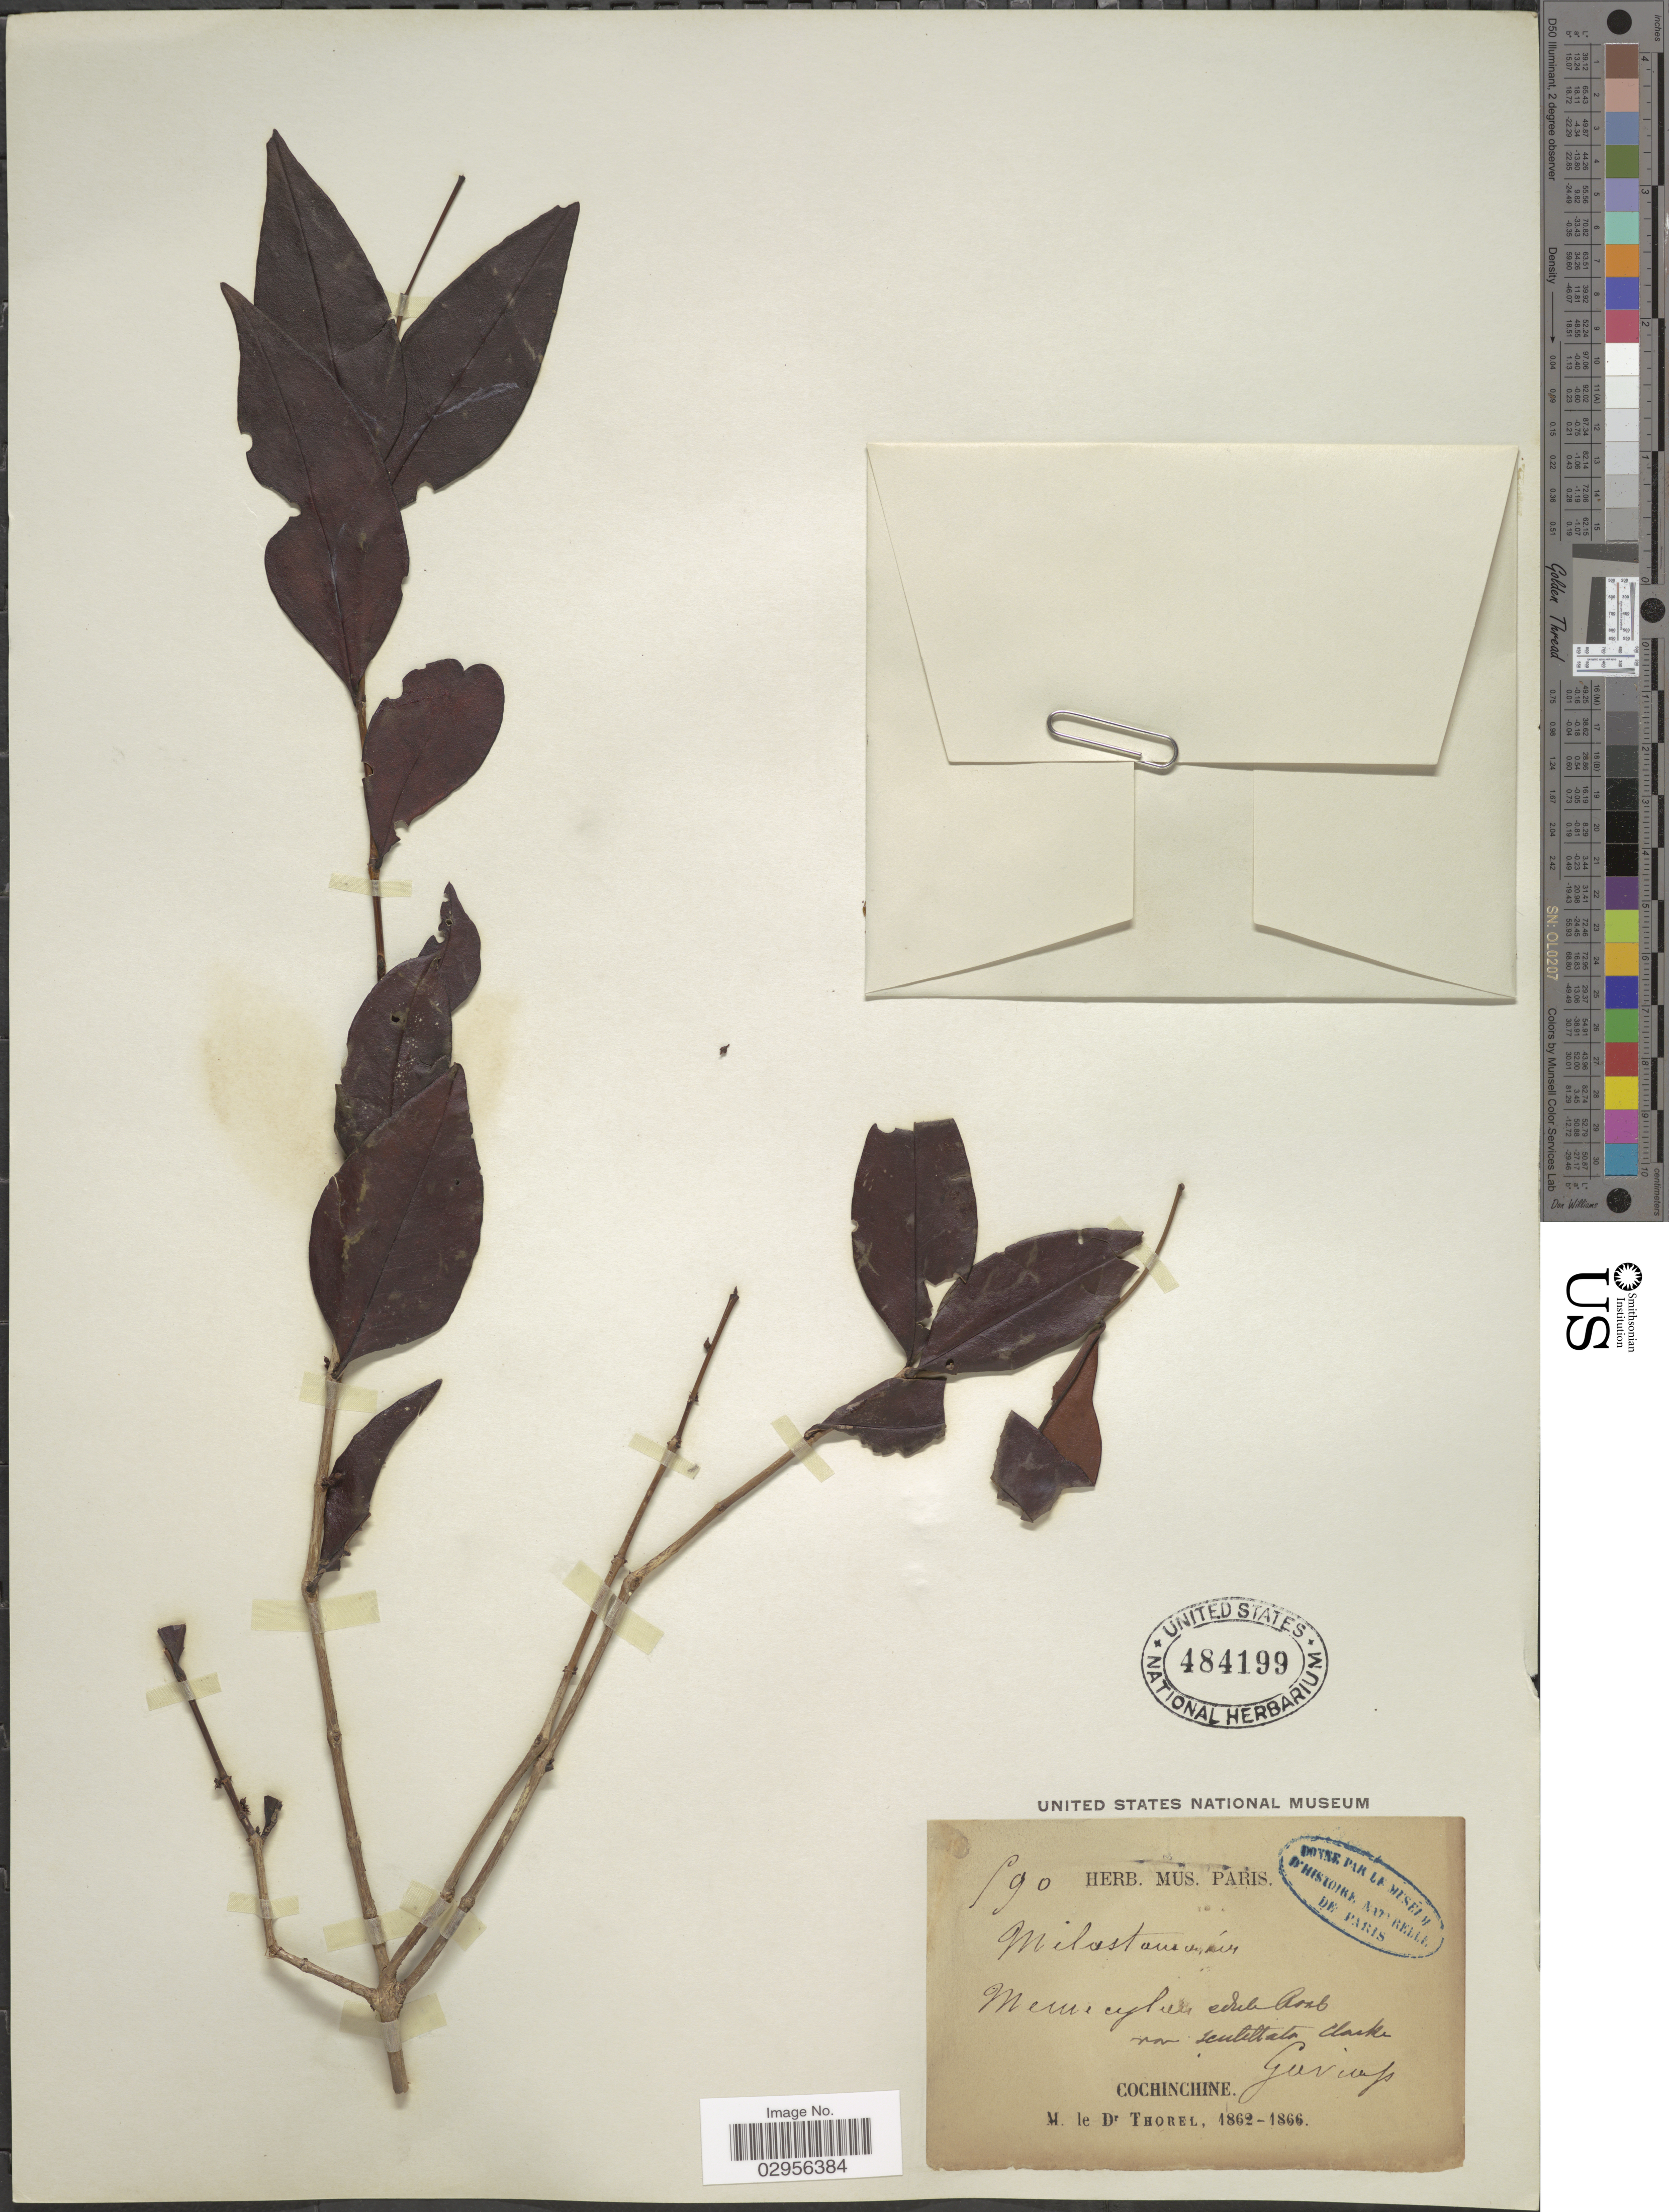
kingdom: Plantae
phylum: Tracheophyta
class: Magnoliopsida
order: Myrtales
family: Melastomataceae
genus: Memecylon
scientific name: Memecylon edule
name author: Roxb.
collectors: C. Thorel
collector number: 590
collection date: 1862/1866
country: Vietnam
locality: Guviap [interpreted] [unsure placement] Cochinchine.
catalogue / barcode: US 484199